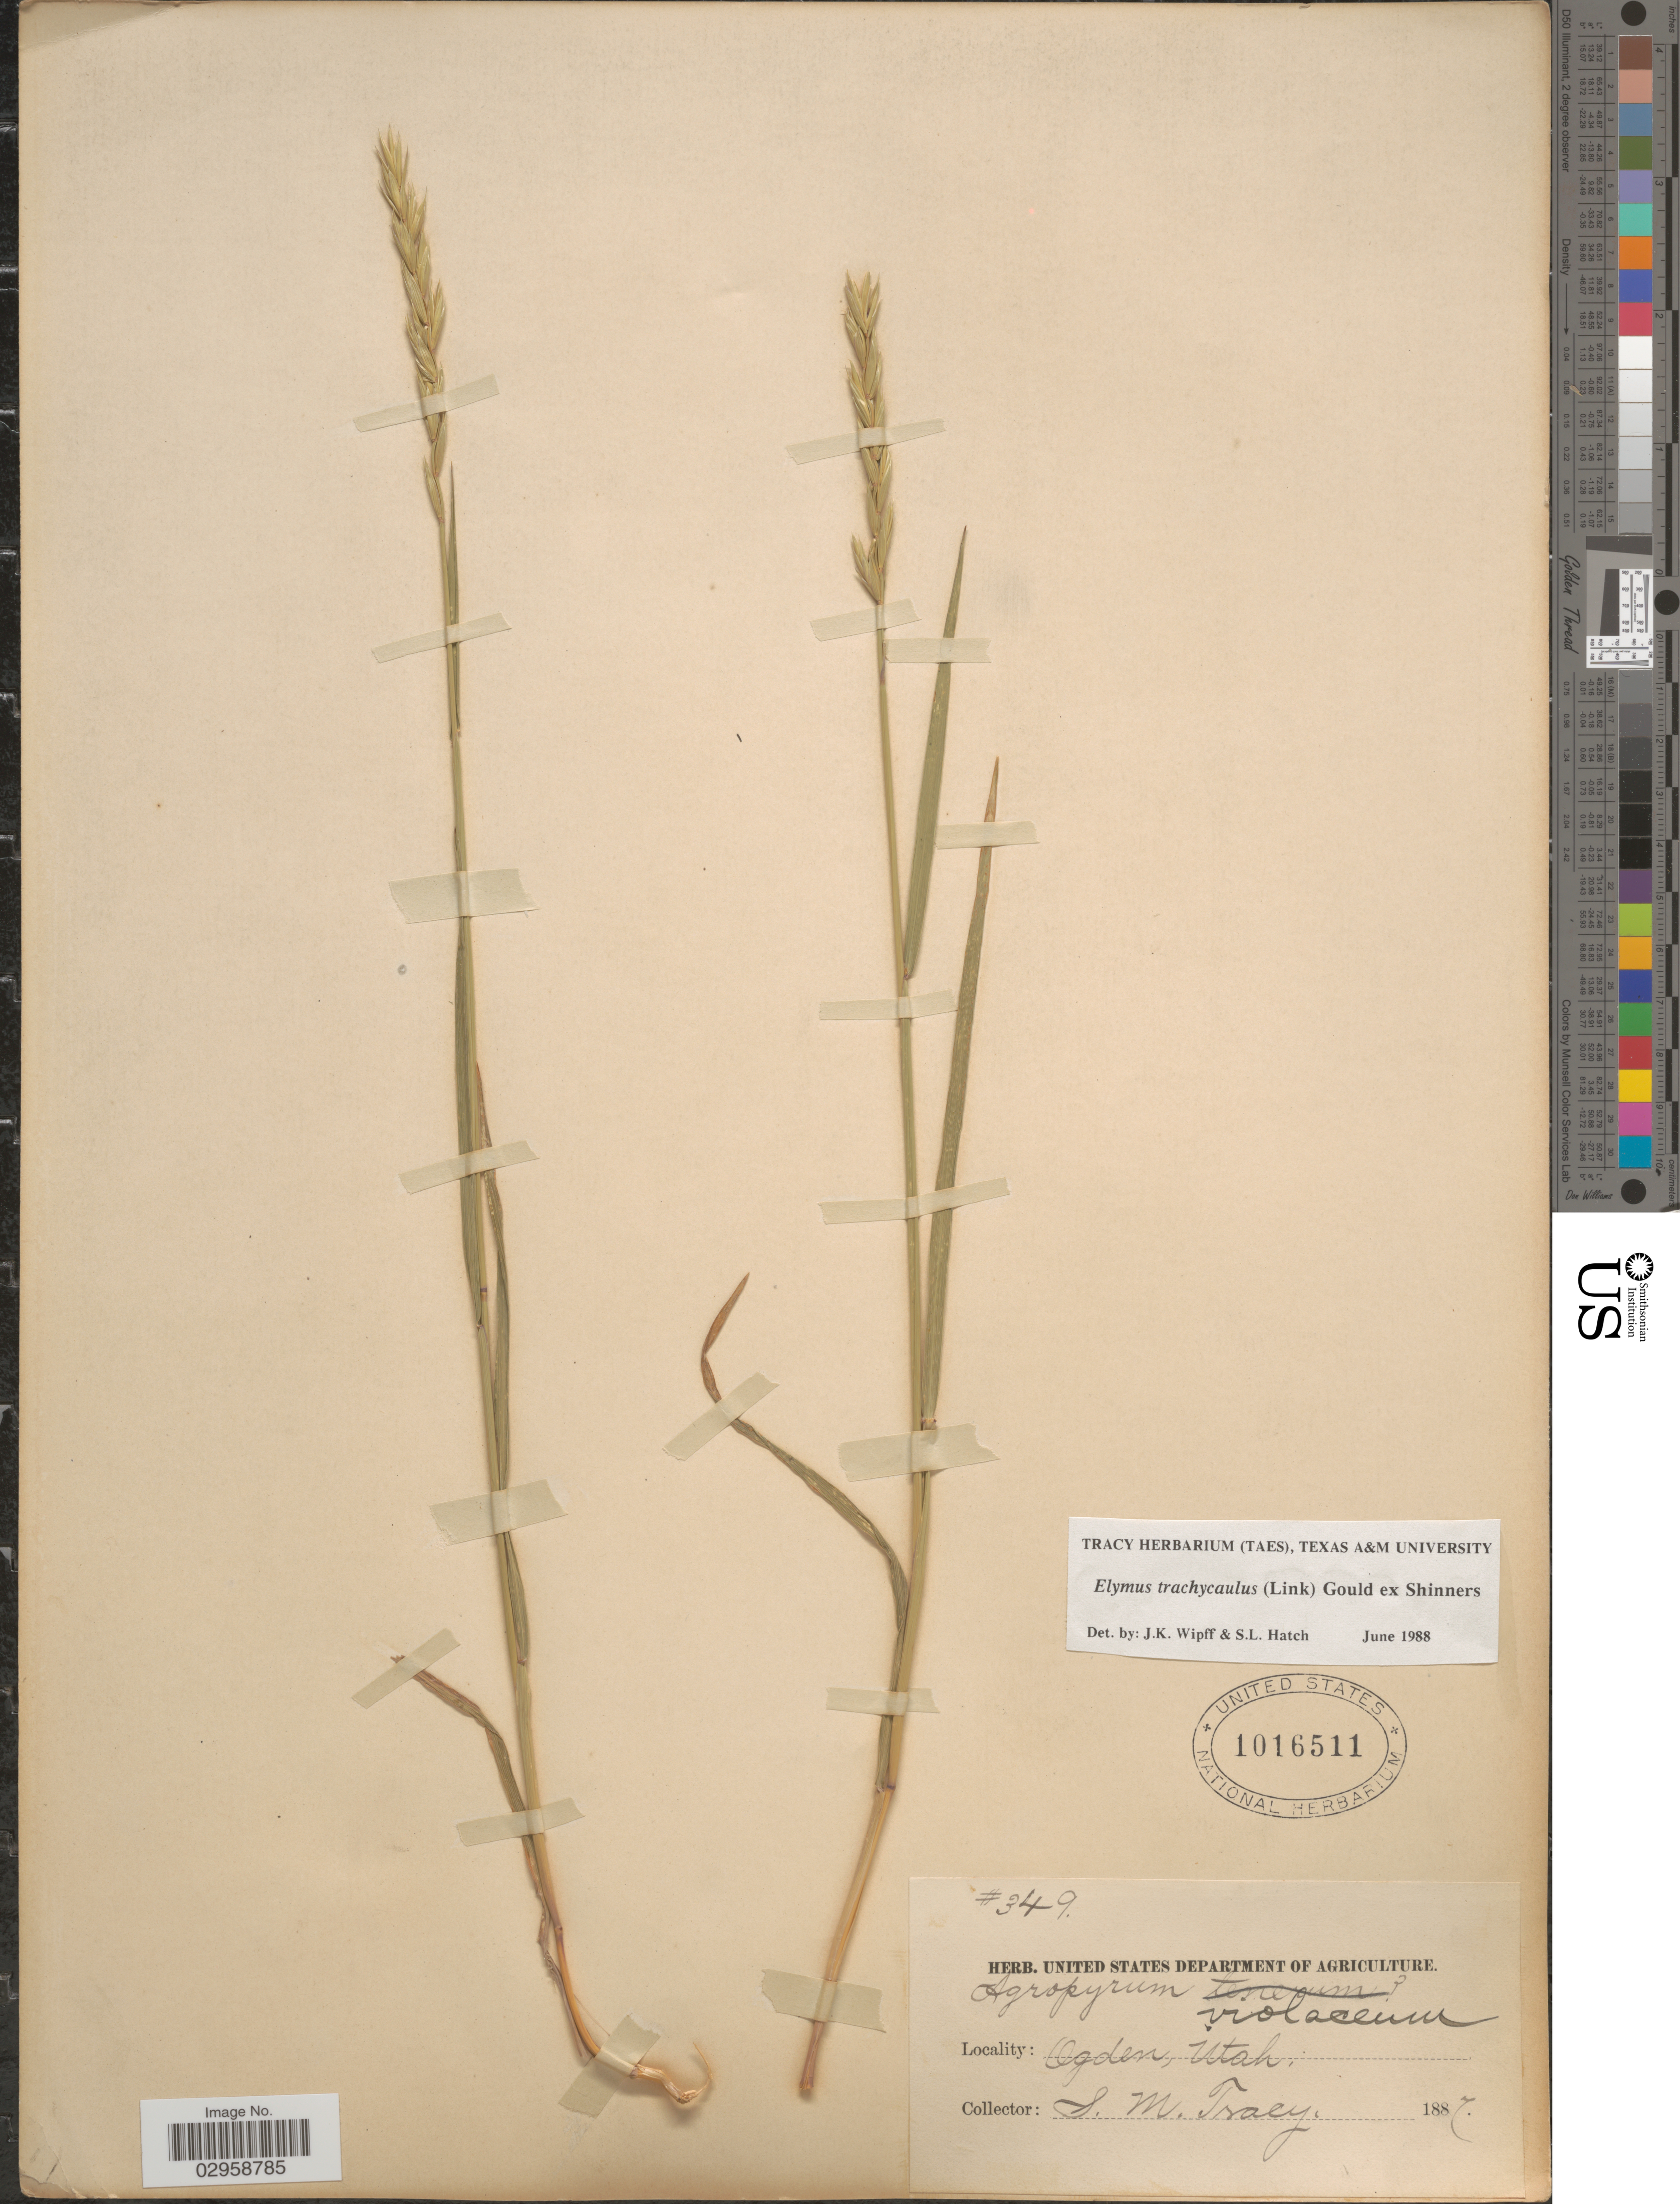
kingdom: Plantae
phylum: Tracheophyta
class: Liliopsida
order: Poales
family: Poaceae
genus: Elymus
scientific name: Elymus trachycaulus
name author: (Link) Gould ex Shinners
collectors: S. M. Tracy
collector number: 349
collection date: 1887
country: United States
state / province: Utah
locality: Ogden.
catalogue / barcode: US 1016511